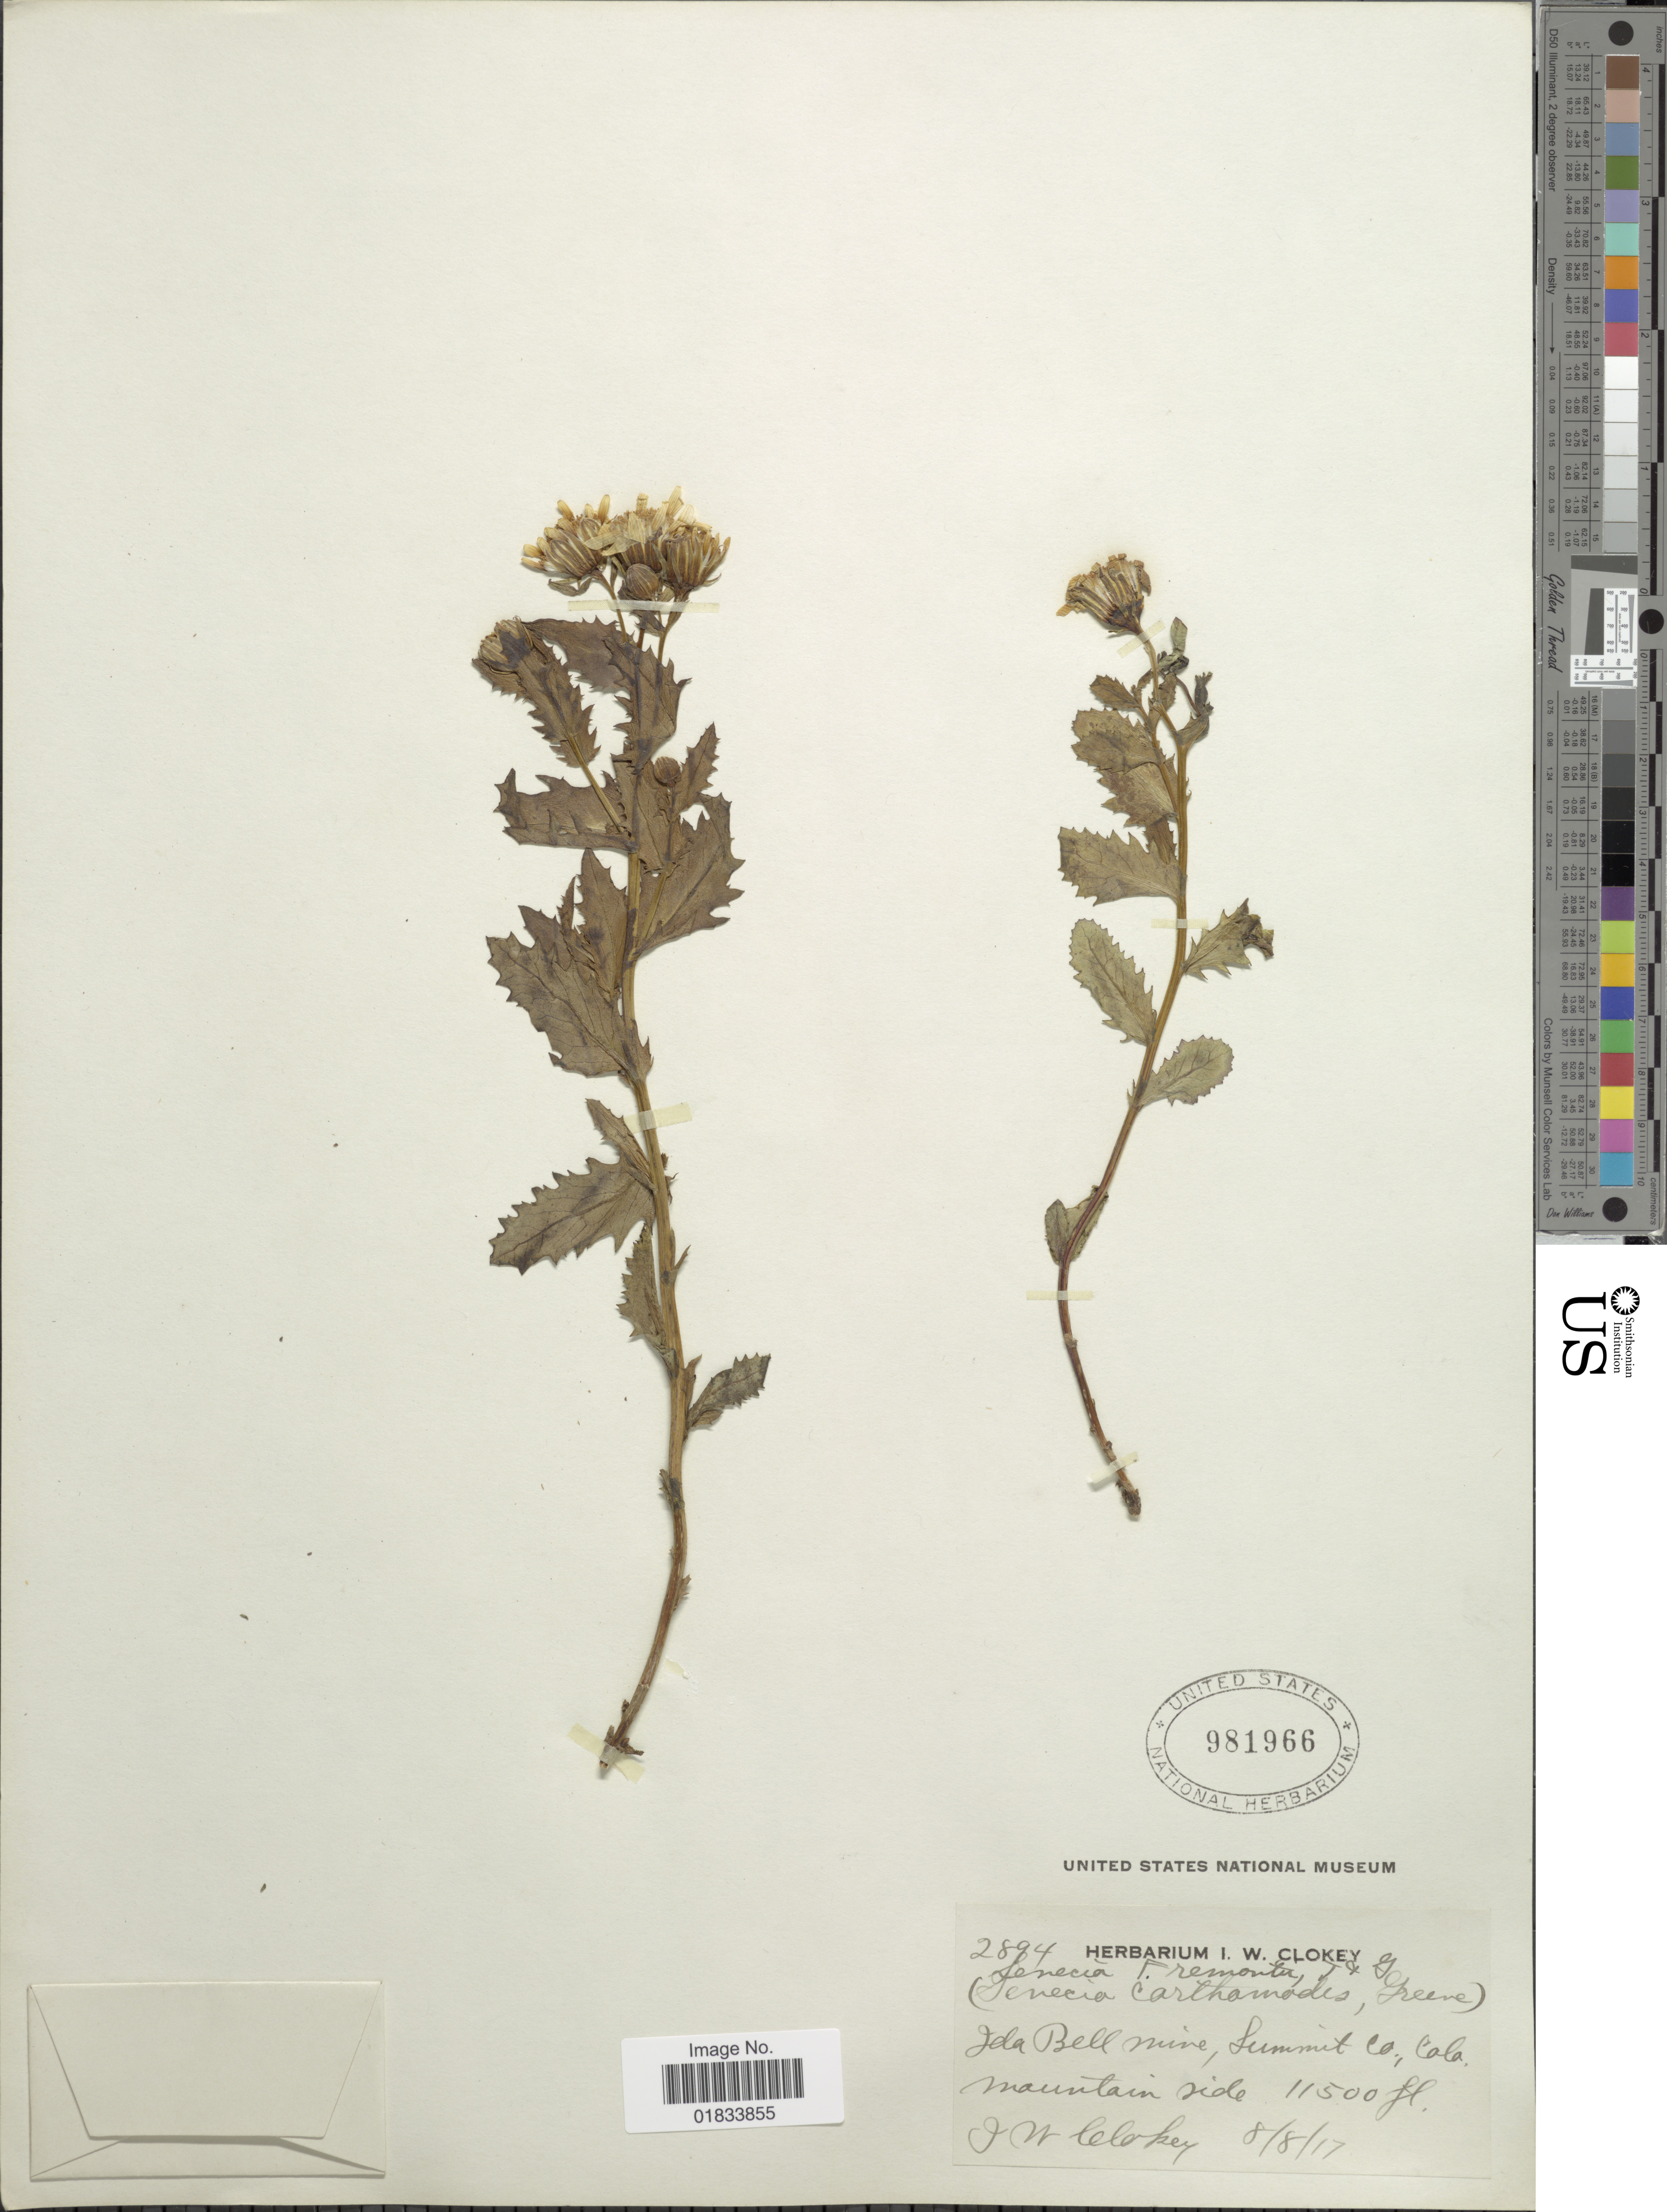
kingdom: Plantae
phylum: Tracheophyta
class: Magnoliopsida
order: Asterales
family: Asteraceae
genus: Senecio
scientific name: Senecio fremontii var. blitoides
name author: (Greene) Cronq.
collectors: I. W. Clokey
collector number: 2894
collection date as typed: Transcribed d/m/y: 8/8/17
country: United States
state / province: Colorado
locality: Isla Bell mine, Summit Co.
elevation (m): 3505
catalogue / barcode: US 981966